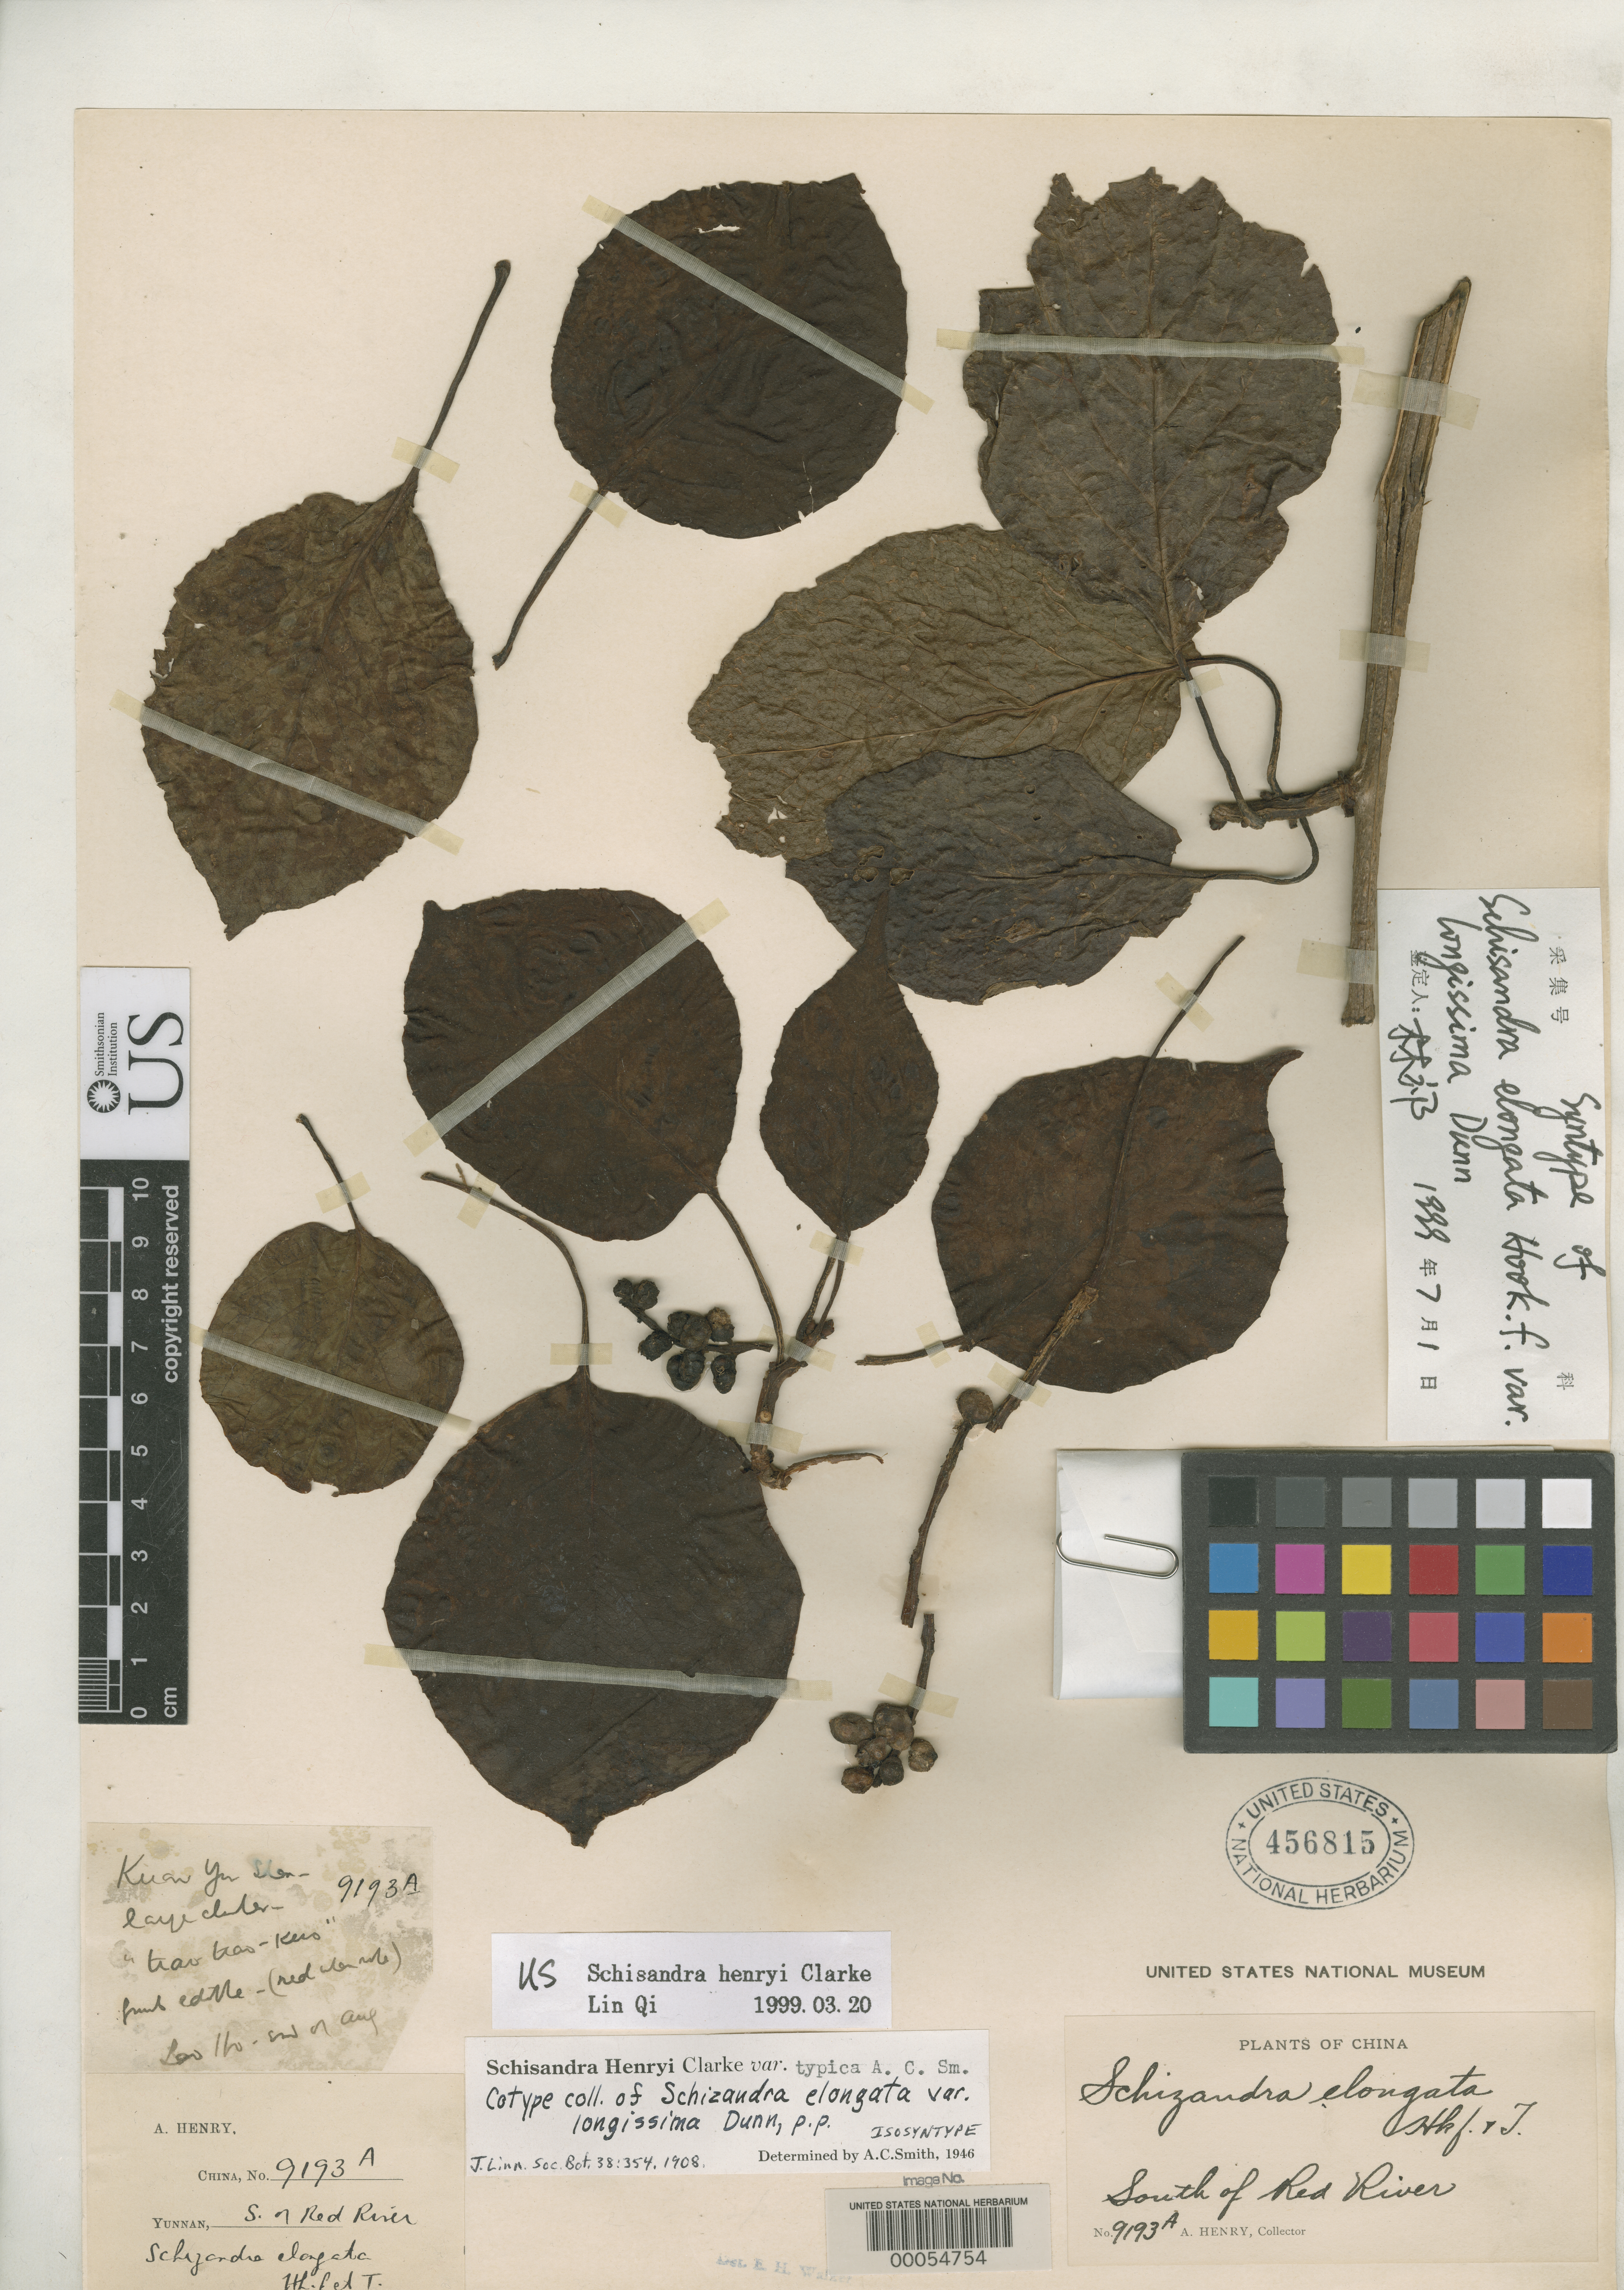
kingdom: Plantae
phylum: Tracheophyta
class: Magnoliopsida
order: Austrobaileyales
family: Schisandraceae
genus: Schisandra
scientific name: Schisandra elongata var. longissima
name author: Dunn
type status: Isosyntype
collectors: A. Henry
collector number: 9193 A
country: China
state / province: Yunnan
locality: S of Red River.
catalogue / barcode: US 456815